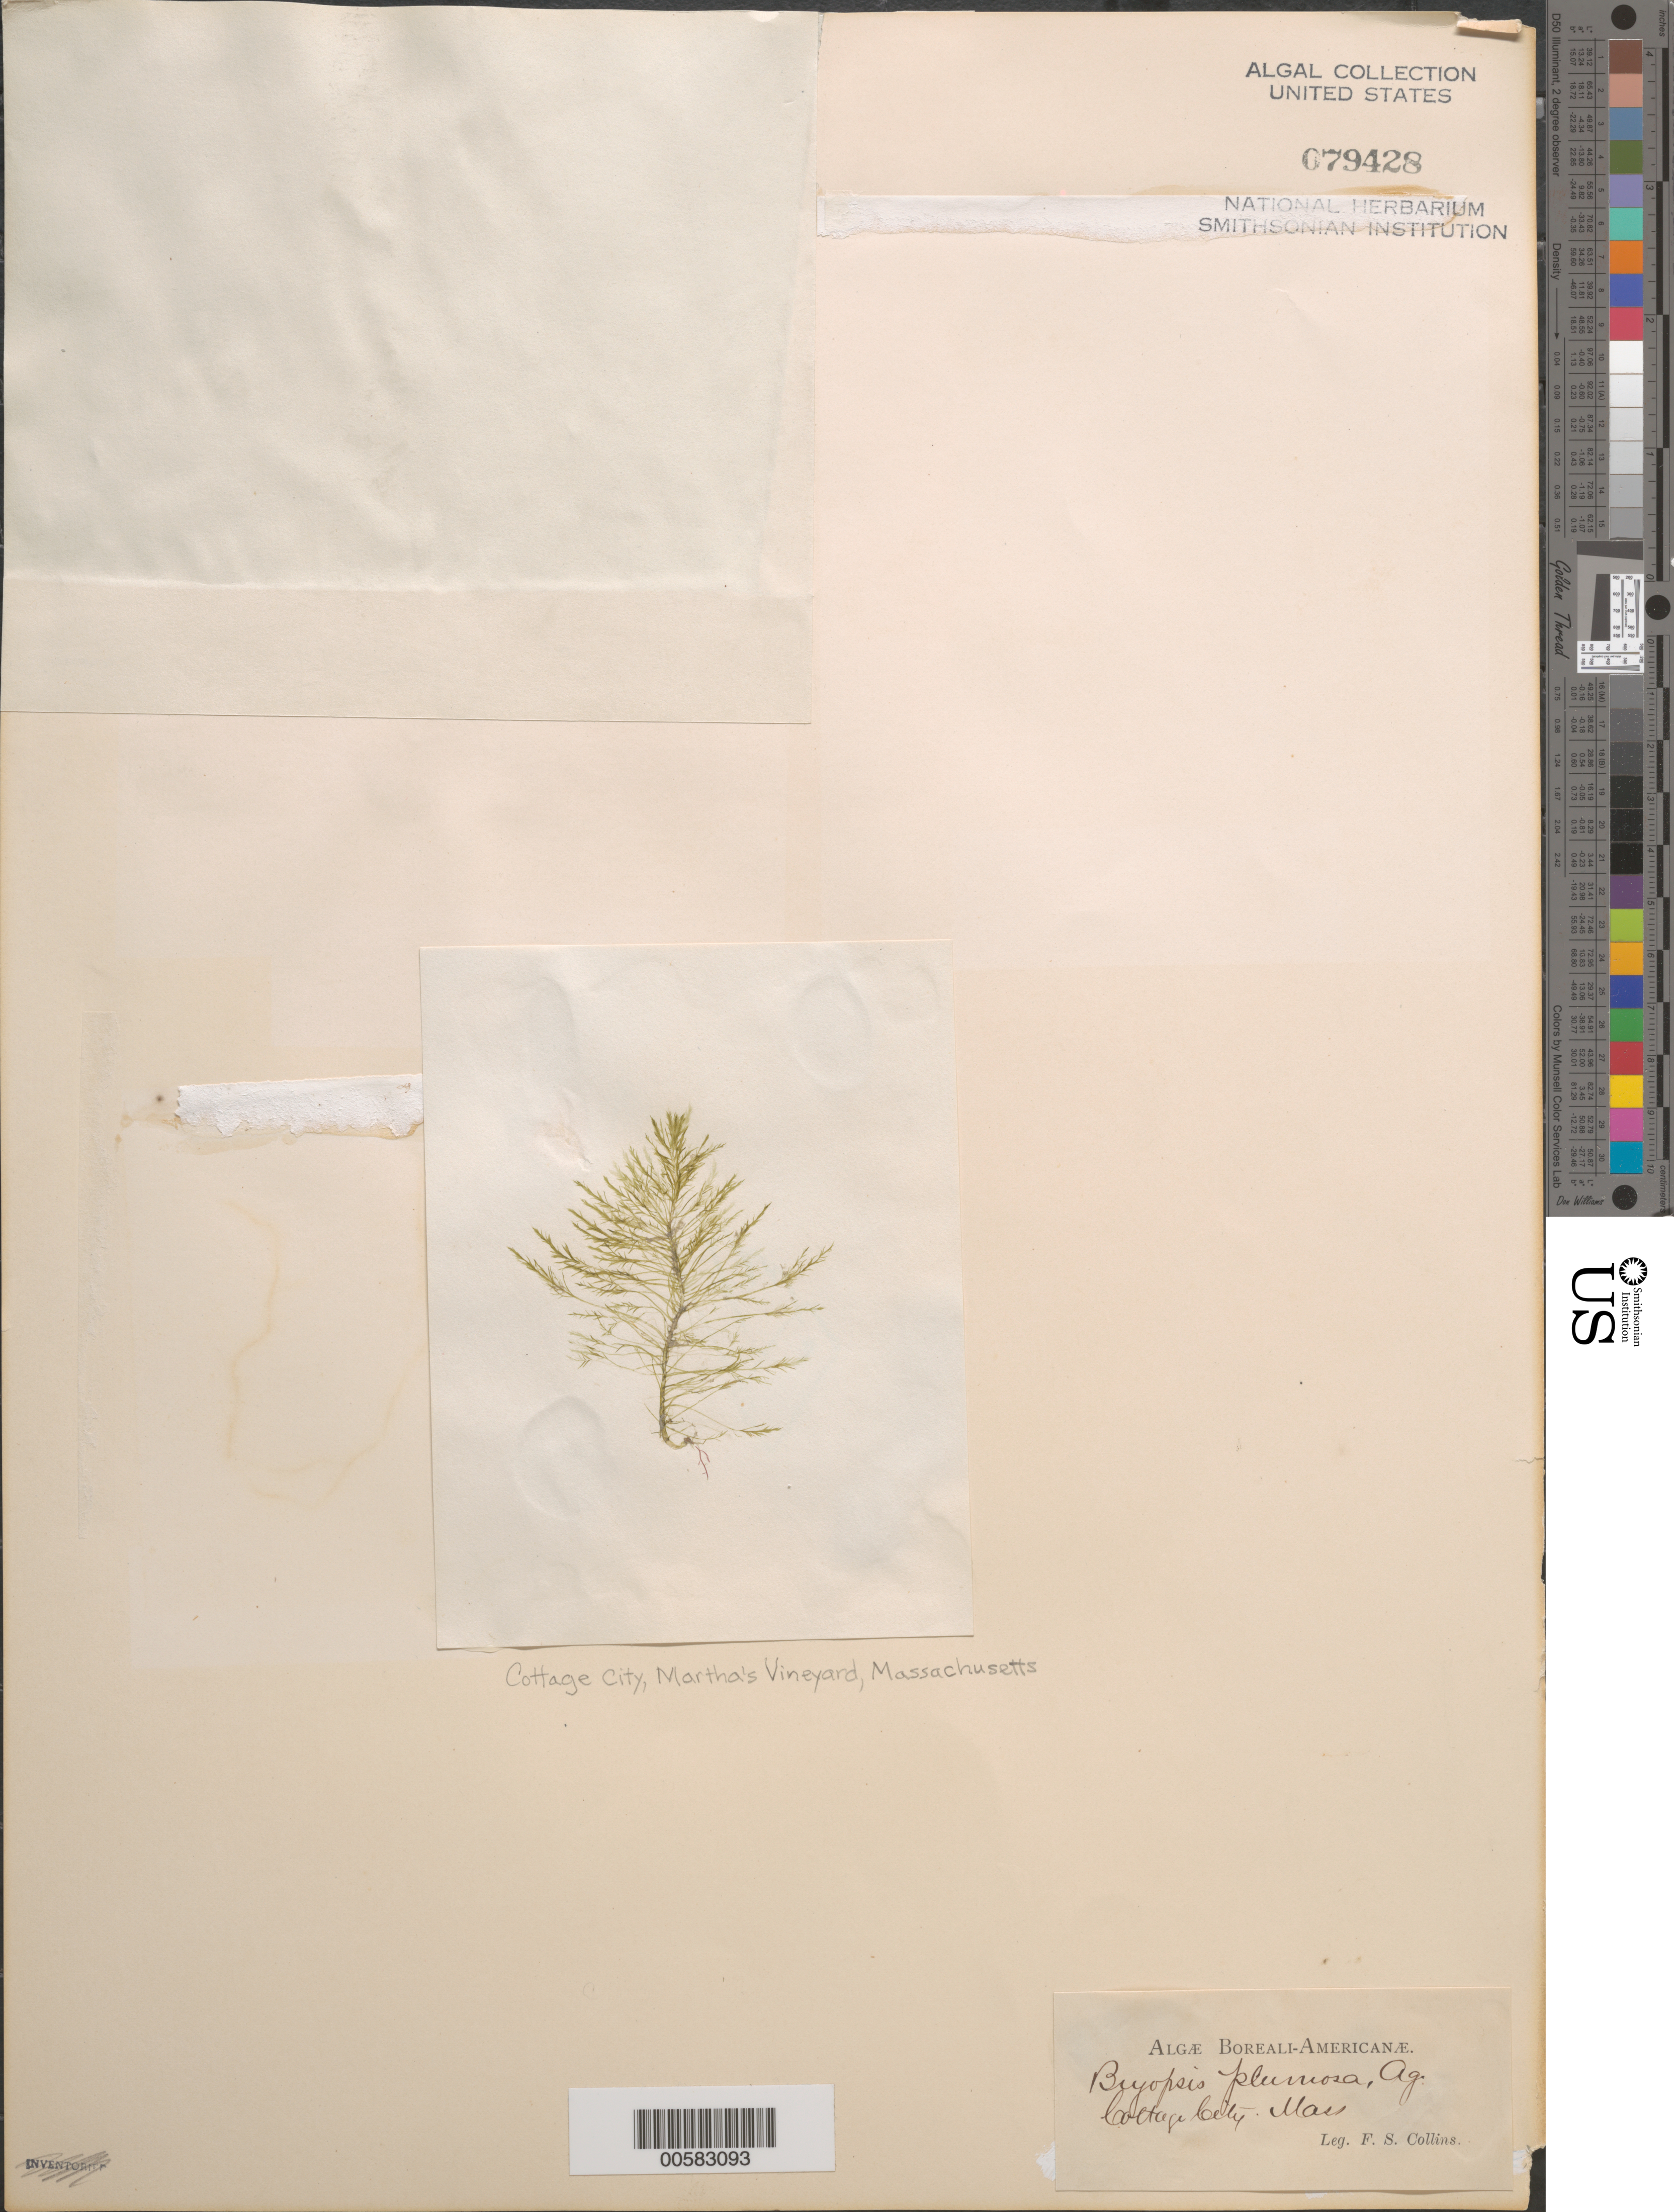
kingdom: Plantae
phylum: Chlorophyta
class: Ulvophyceae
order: Bryopsidales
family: Bryopsidaceae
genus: Bryopsis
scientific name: Bryopsis plumosa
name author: (Huds.) C. Agardh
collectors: F. Collins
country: United States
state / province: Massachusetts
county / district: Dukes County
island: Martha's Vineyard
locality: Cottage City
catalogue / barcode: US 79428